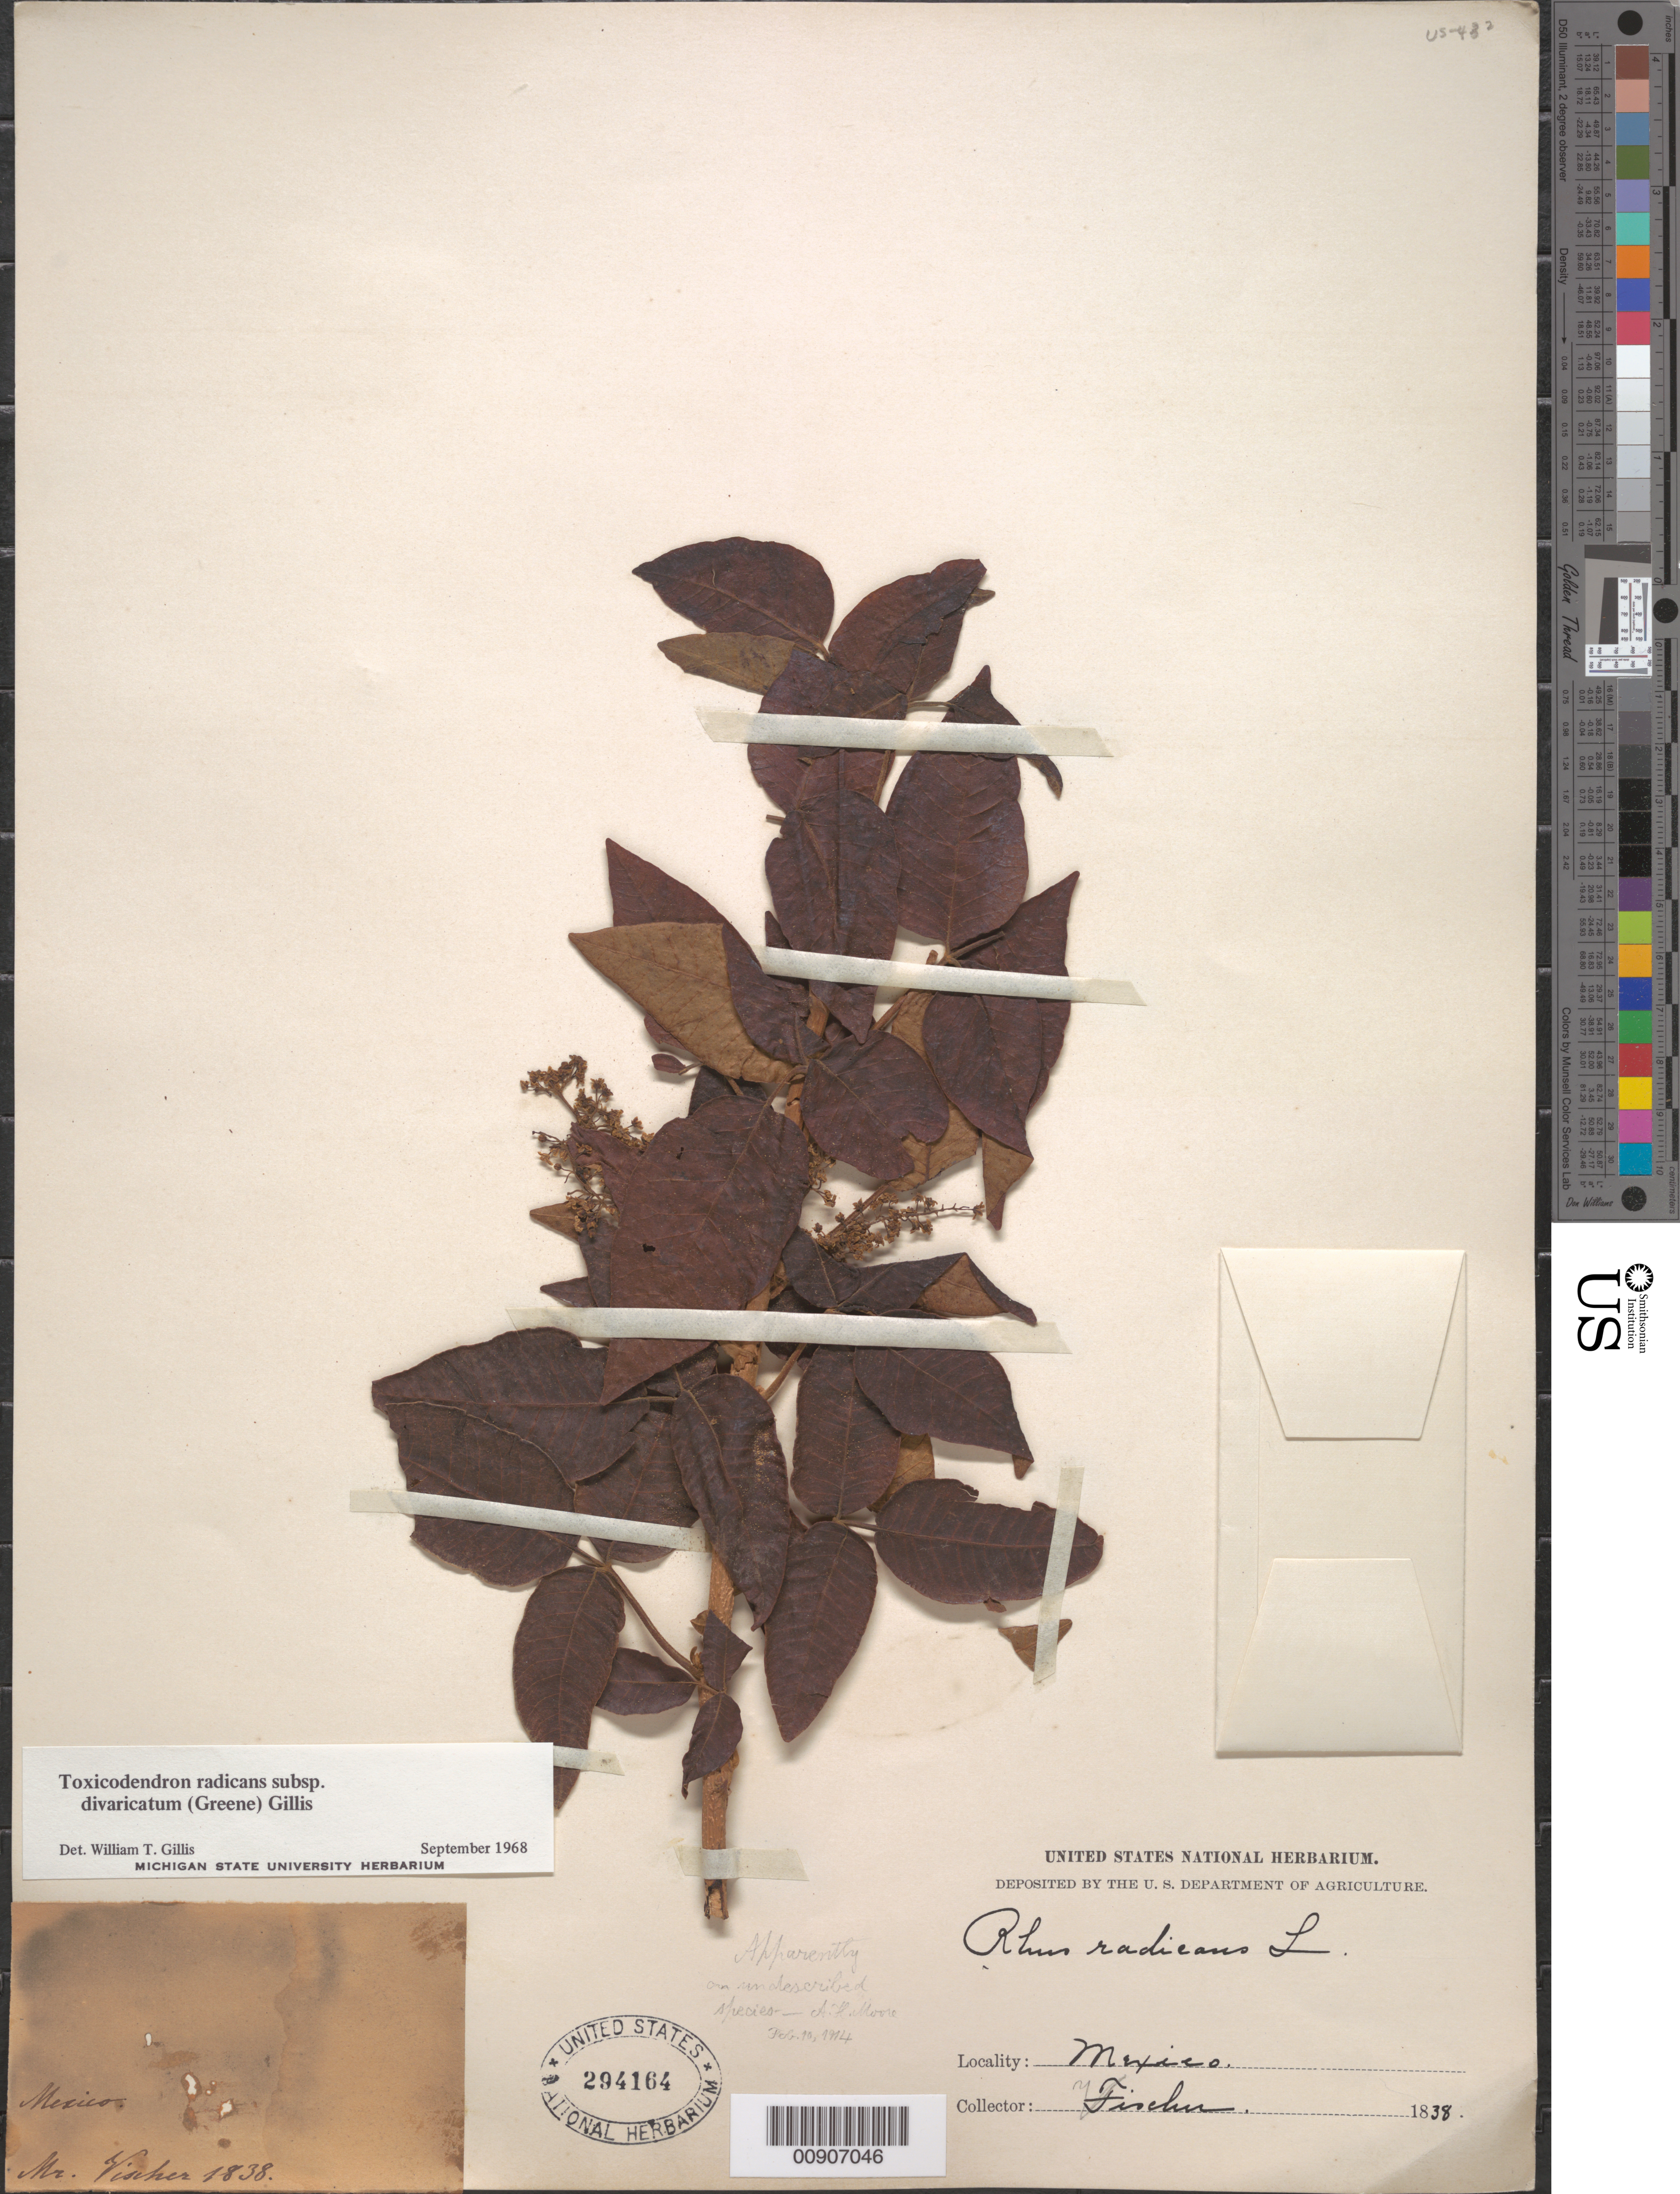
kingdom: Plantae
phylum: Tracheophyta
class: Magnoliopsida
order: Sapindales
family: Anacardiaceae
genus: Toxicodendron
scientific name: Toxicodendron radicans subsp. divaricatum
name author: (Greene) Gillis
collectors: Vischer, B.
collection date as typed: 1838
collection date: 1838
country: Mexico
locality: Mexico.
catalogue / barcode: US 294164